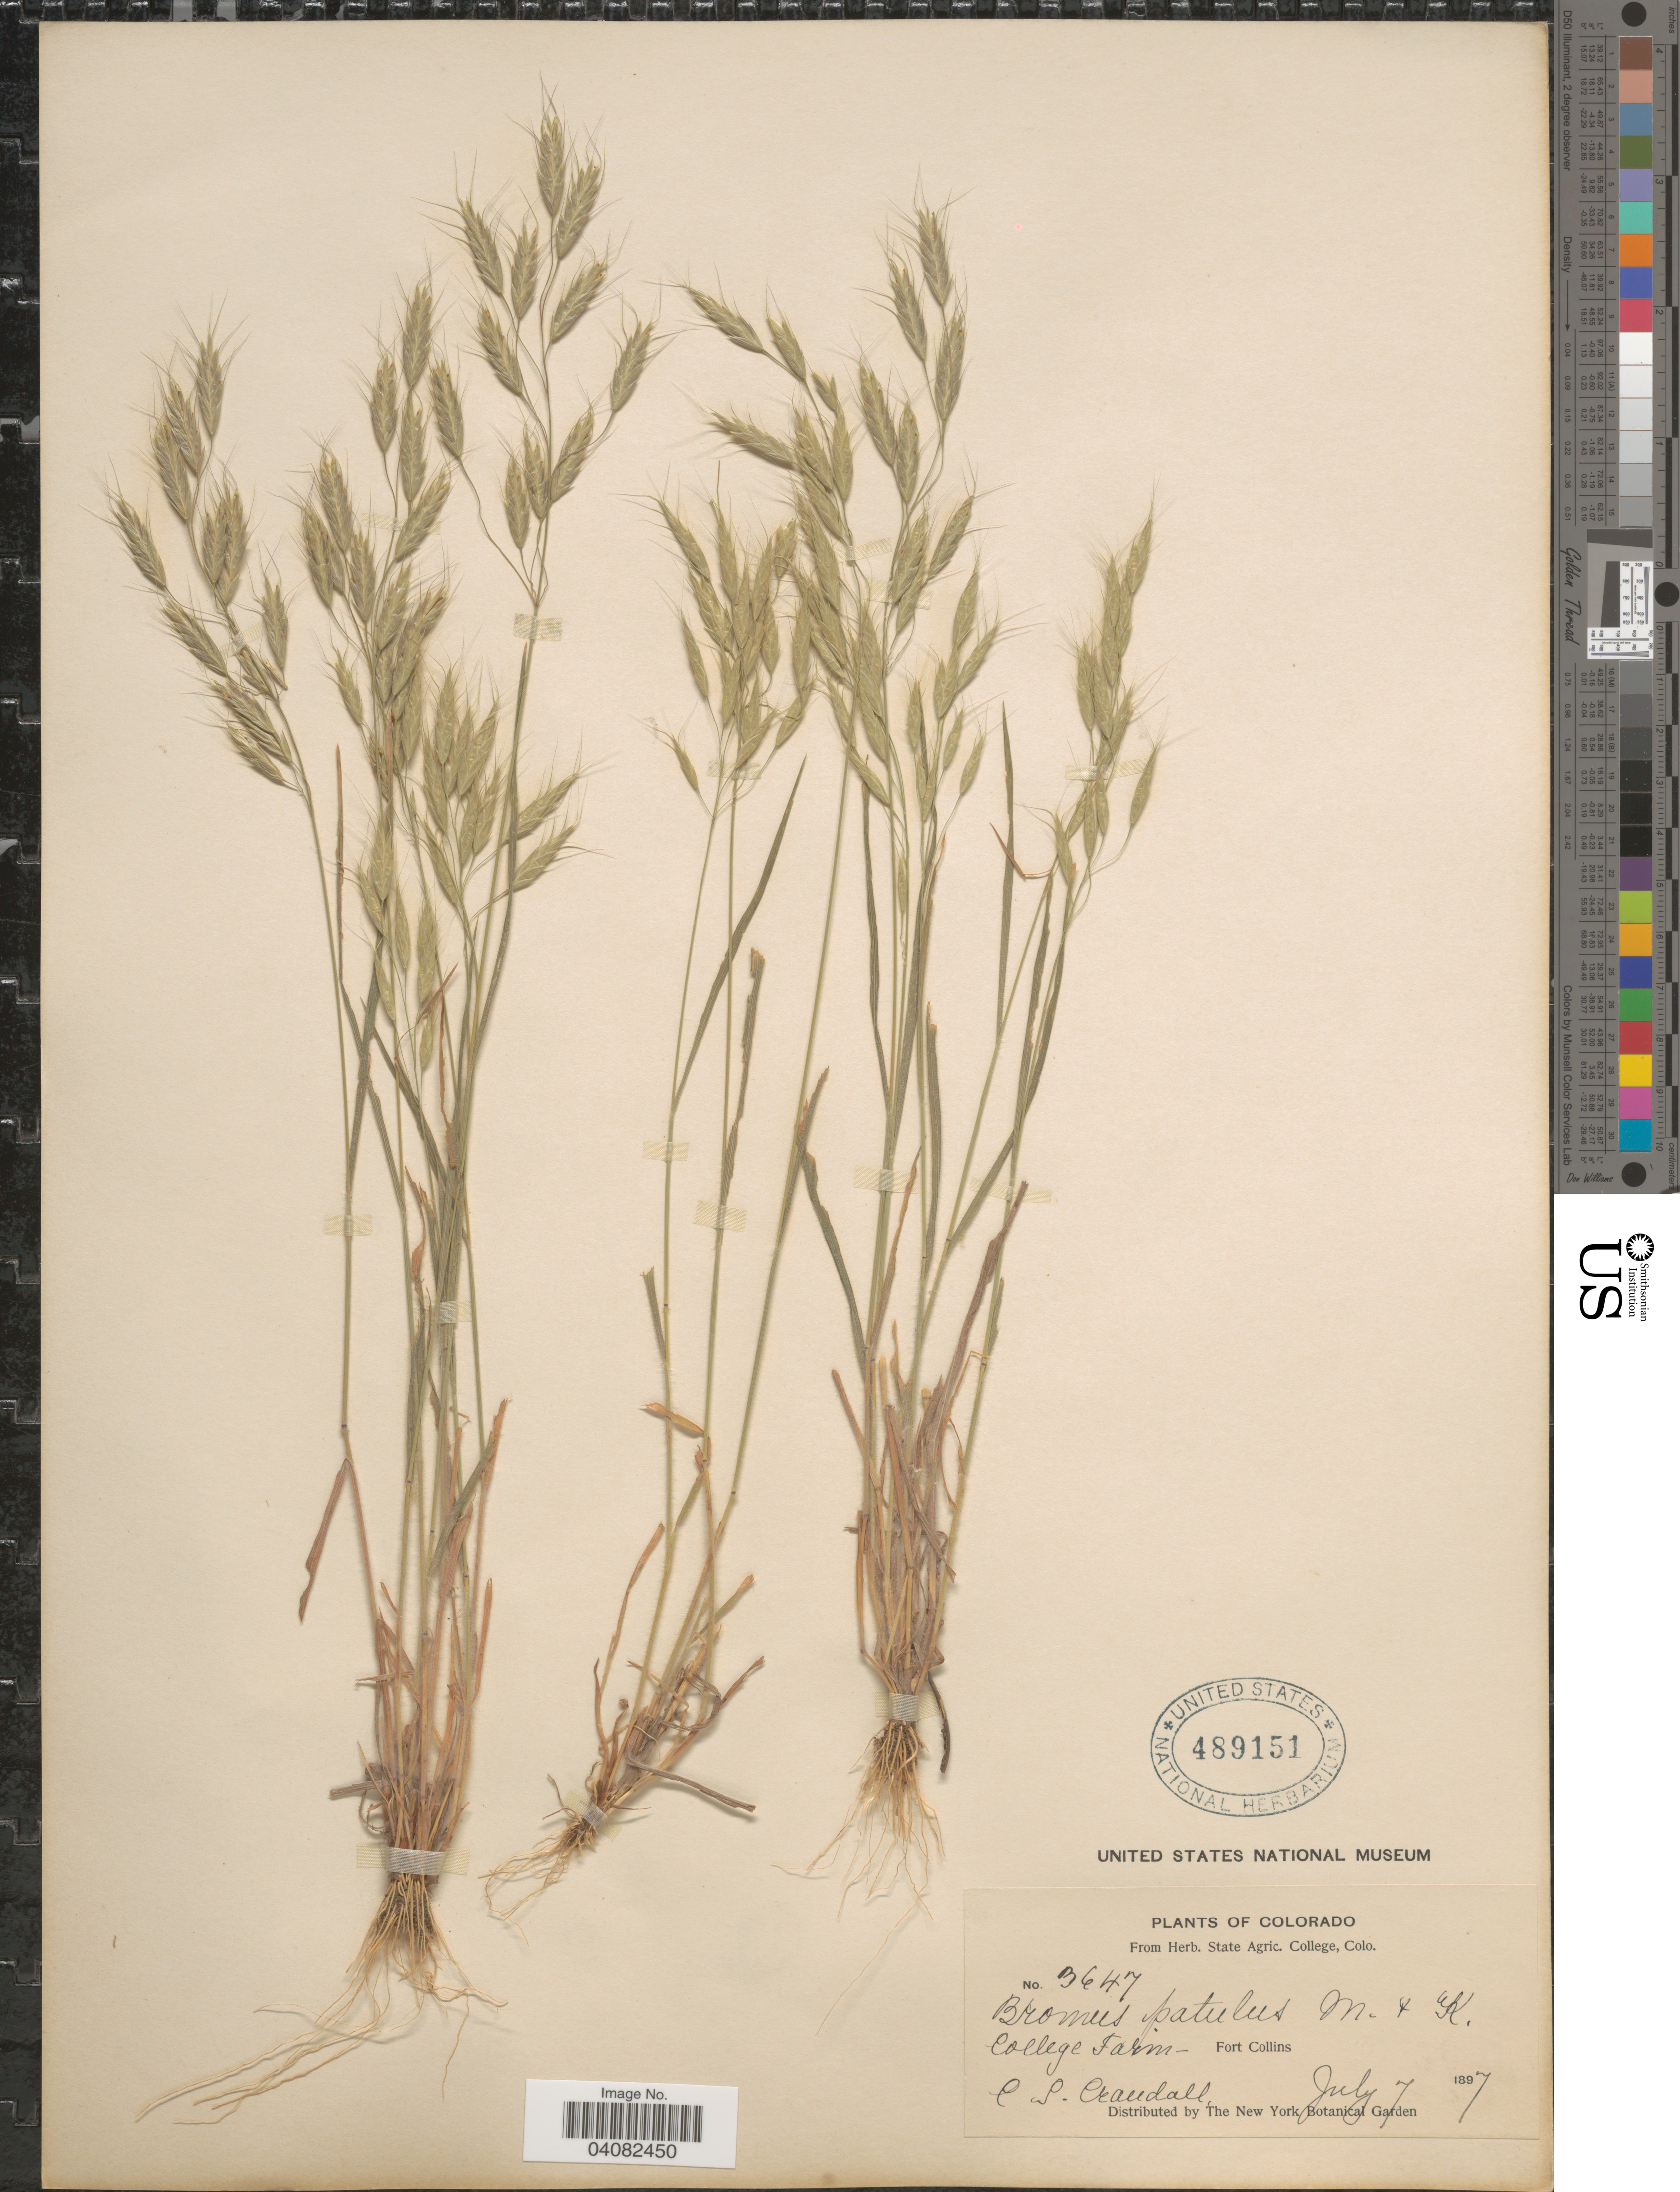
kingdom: Plantae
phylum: Tracheophyta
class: Liliopsida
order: Poales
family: Poaceae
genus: Bromus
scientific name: Bromus japonicus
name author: Houtt.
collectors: C. Crandall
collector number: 3647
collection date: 1897-07-07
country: United States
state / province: Colorado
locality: College Farm. Fort Collins.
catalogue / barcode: US 489151